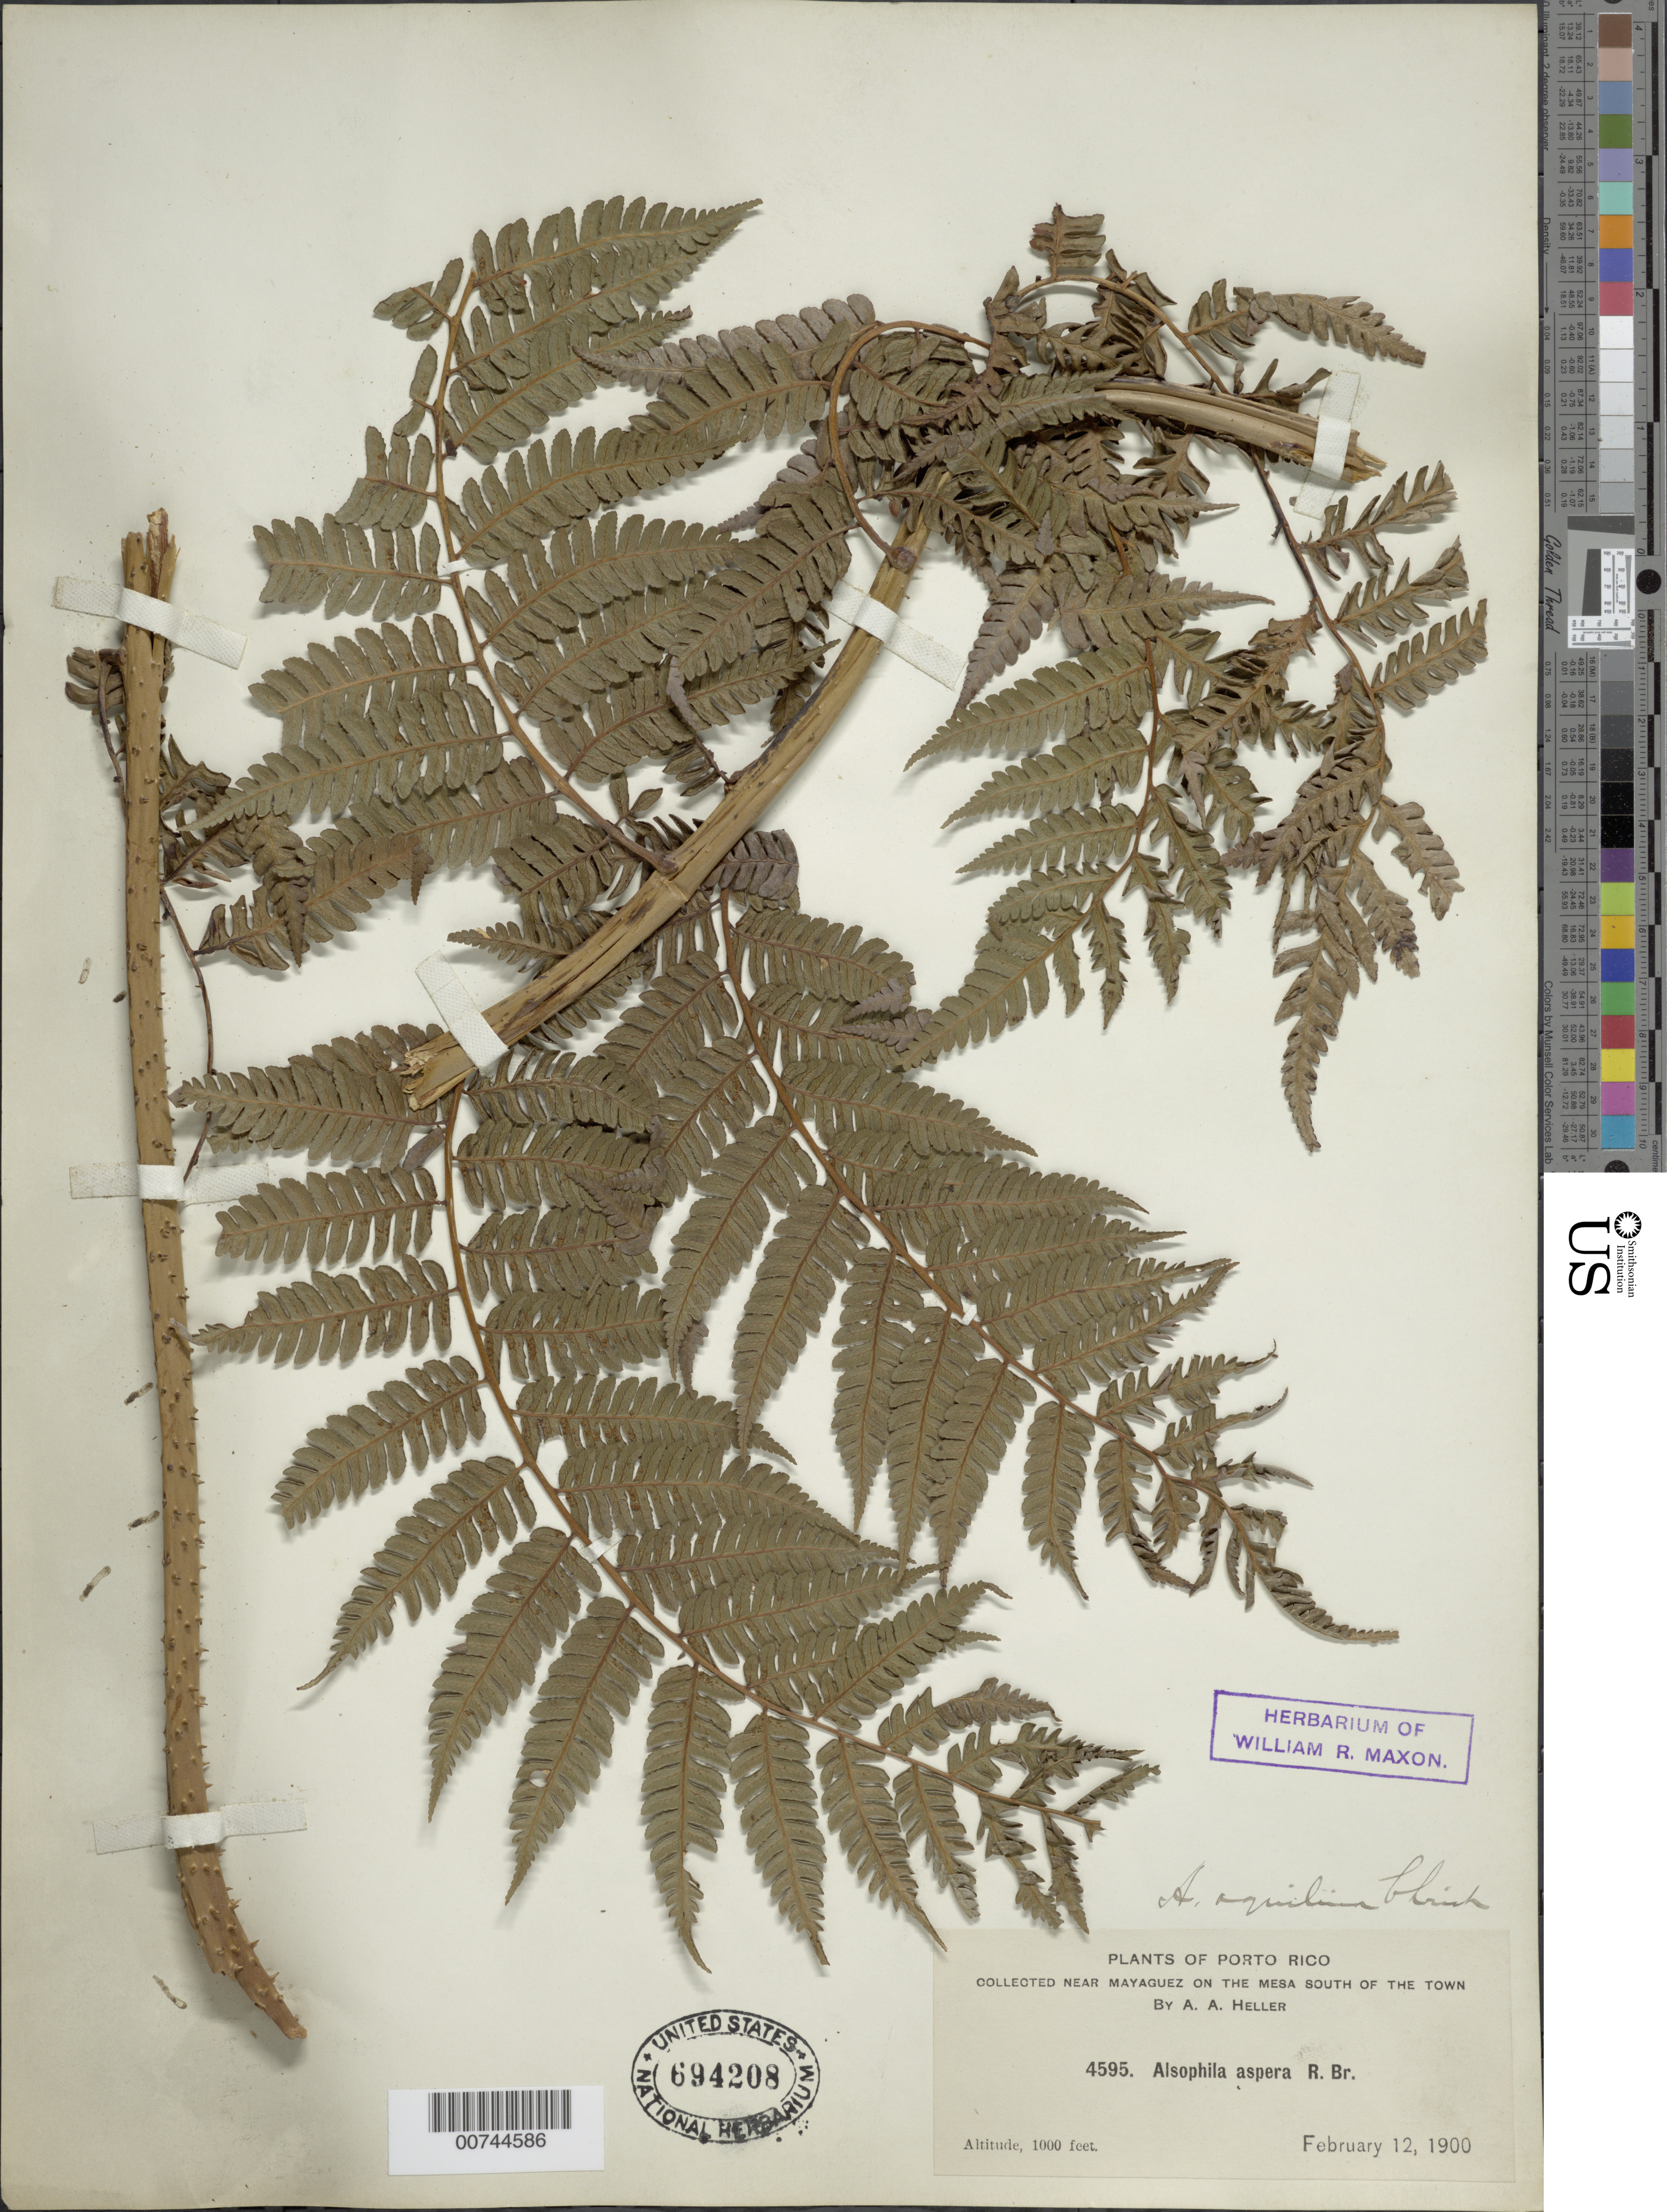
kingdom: Plantae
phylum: Tracheophyta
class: Polypodiopsida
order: Cyatheales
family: Cyatheaceae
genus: Cyathea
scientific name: Cyathea parvula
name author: (Jenman) Domin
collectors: A. A. Heller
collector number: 4595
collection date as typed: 12 Feb 1900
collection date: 1900-02-12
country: Puerto Rico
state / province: Mayagüez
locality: Near Mayaguez on tha Mesa South of the town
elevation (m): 305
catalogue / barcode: US 694208